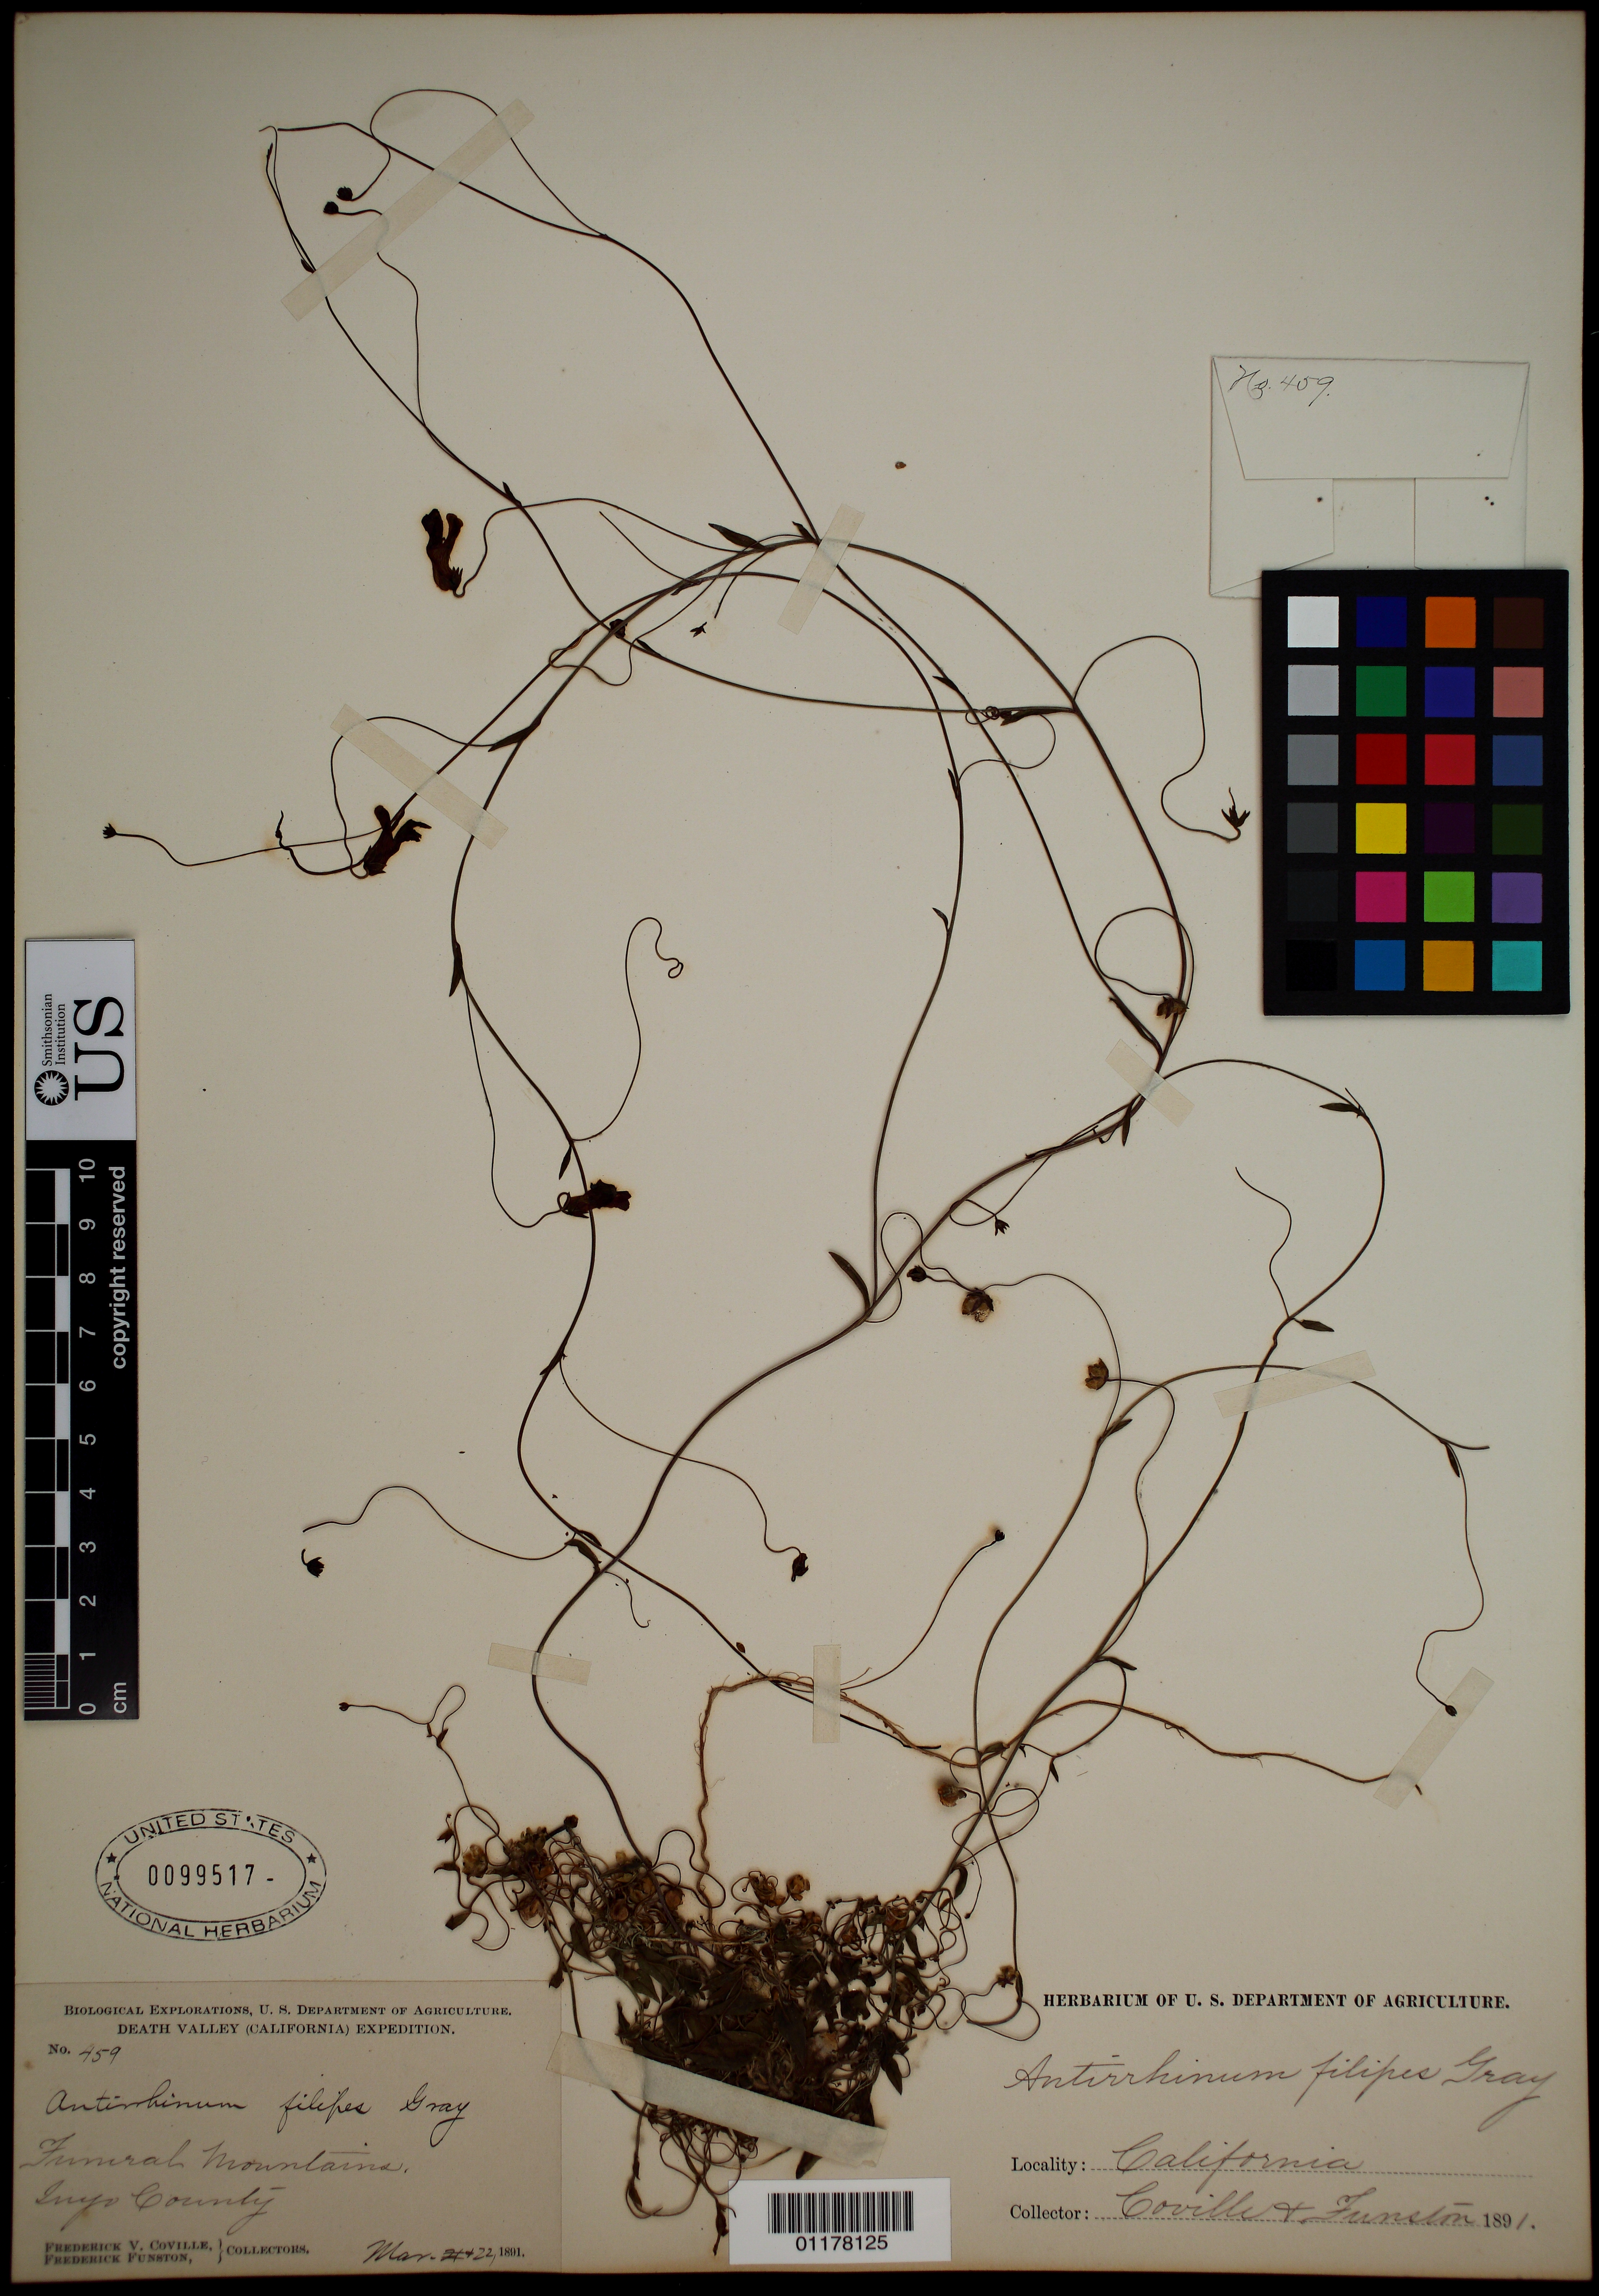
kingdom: Plantae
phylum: Tracheophyta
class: Magnoliopsida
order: Lamiales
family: Plantaginaceae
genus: Asarina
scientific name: Asarina filipes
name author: (A. Gray) Pennell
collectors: F. V. Coville & F. Funston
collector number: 459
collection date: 1891-03-22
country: United States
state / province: California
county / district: Inyo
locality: Funeral Mountains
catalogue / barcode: US 99517